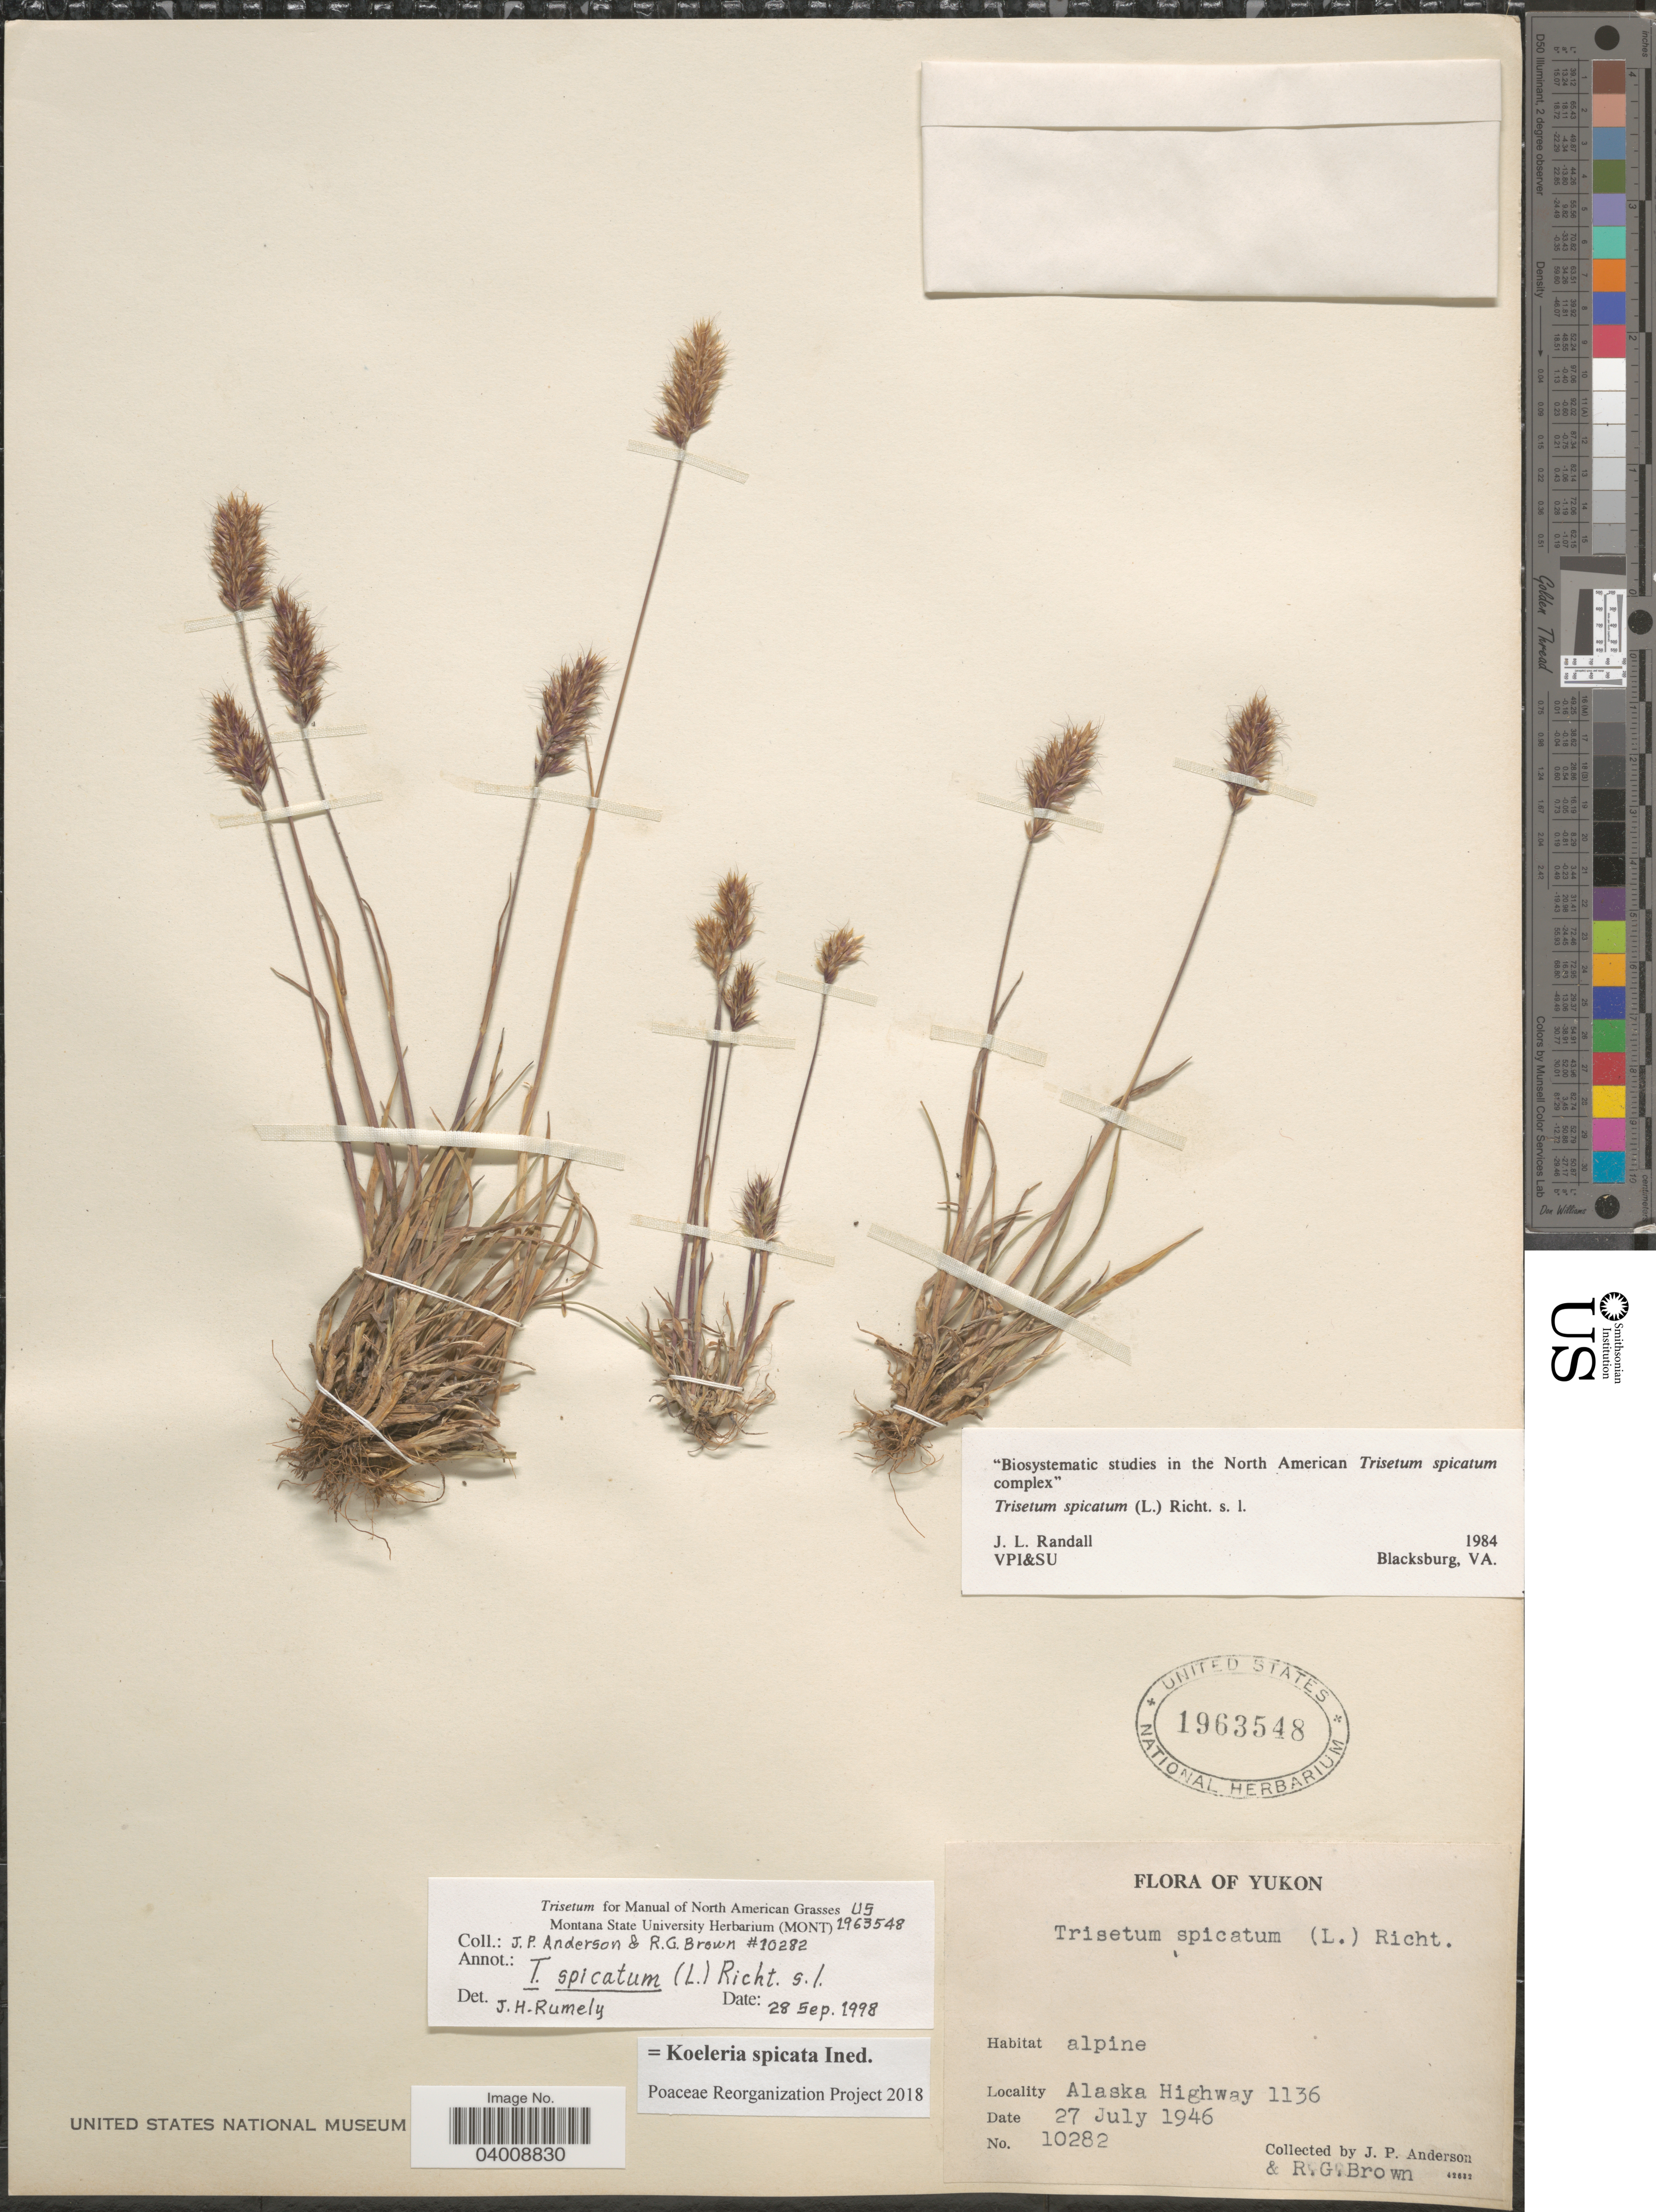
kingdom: Plantae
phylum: Tracheophyta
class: Liliopsida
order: Poales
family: Poaceae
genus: Koeleria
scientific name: Koeleria spicata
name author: (L.) Barberá et al.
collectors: J. P. Anderson & R. G. Brown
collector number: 10282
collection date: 1946-07-27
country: Canada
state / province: Yukon Territory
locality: Yukon. Alaska Highway 1136.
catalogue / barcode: US 1963548